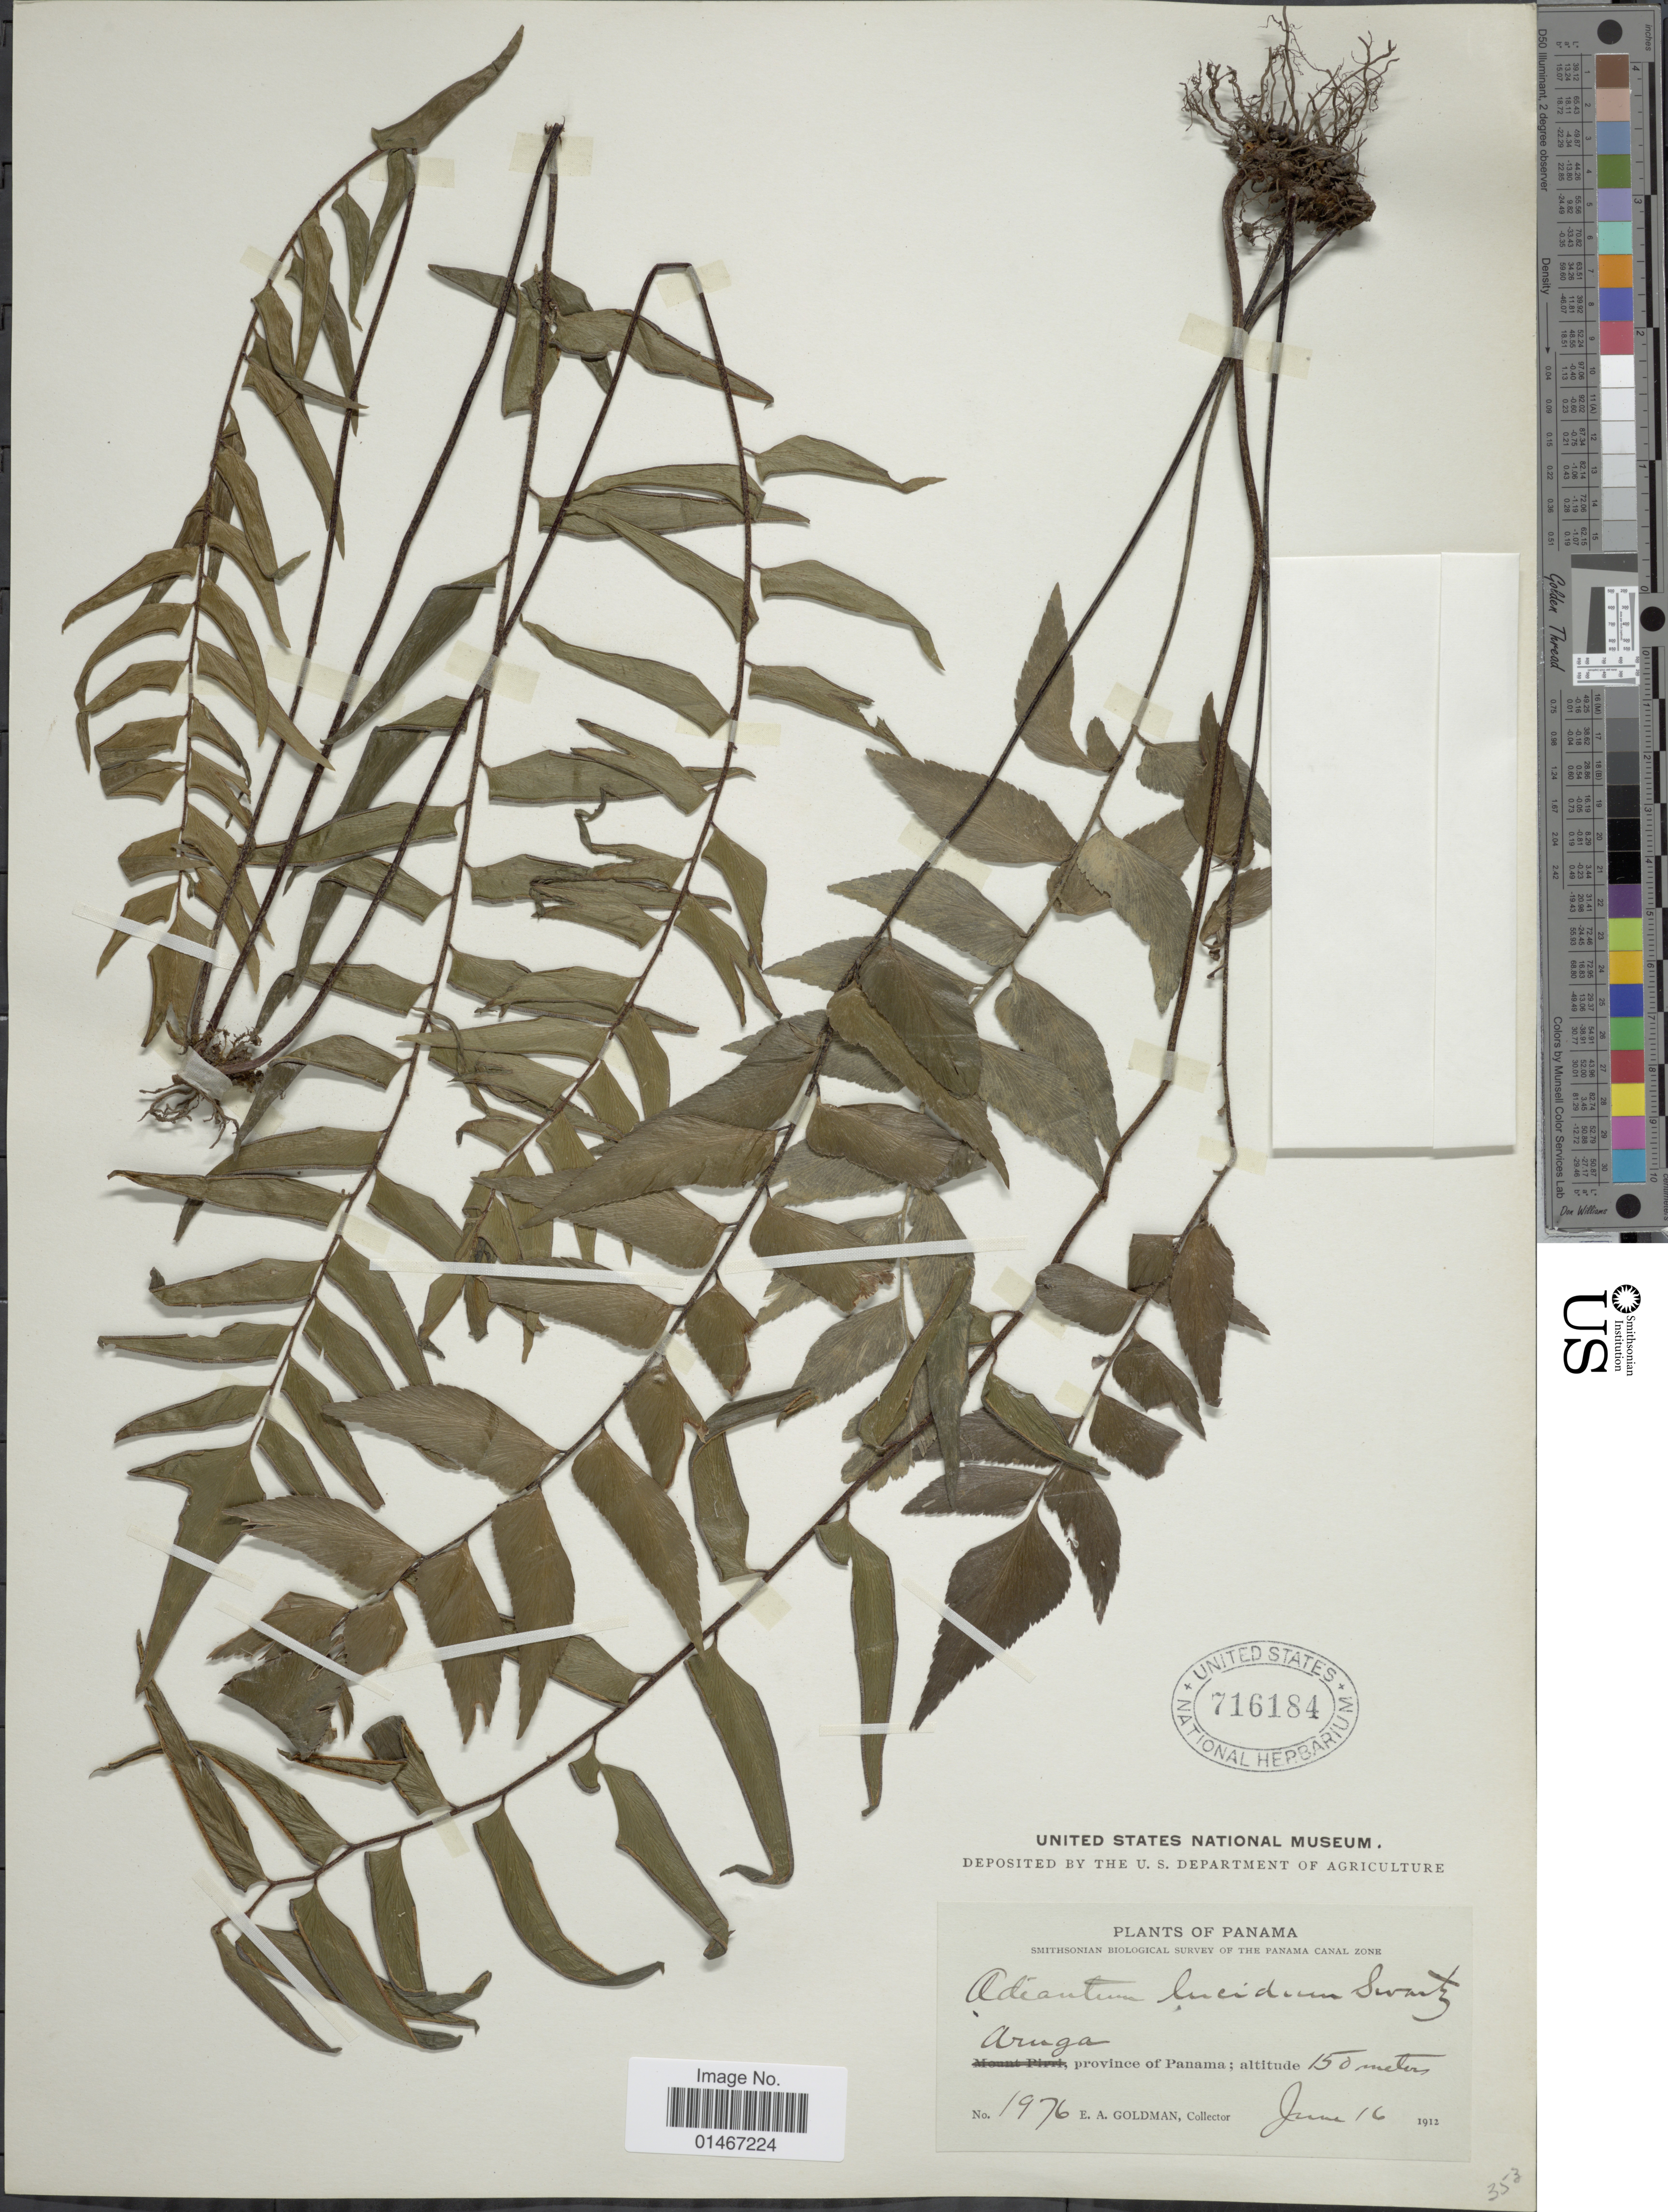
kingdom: Plantae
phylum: Tracheophyta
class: Polypodiopsida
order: Polypodiales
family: Pteridaceae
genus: Adiantum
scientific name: Adiantum lucidum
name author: (Cav.) Sw.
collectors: E. A. Goldman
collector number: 1976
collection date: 1912-06-16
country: Panama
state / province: Colón / Panamá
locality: Aruga province of Panama.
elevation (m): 150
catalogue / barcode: US 716184